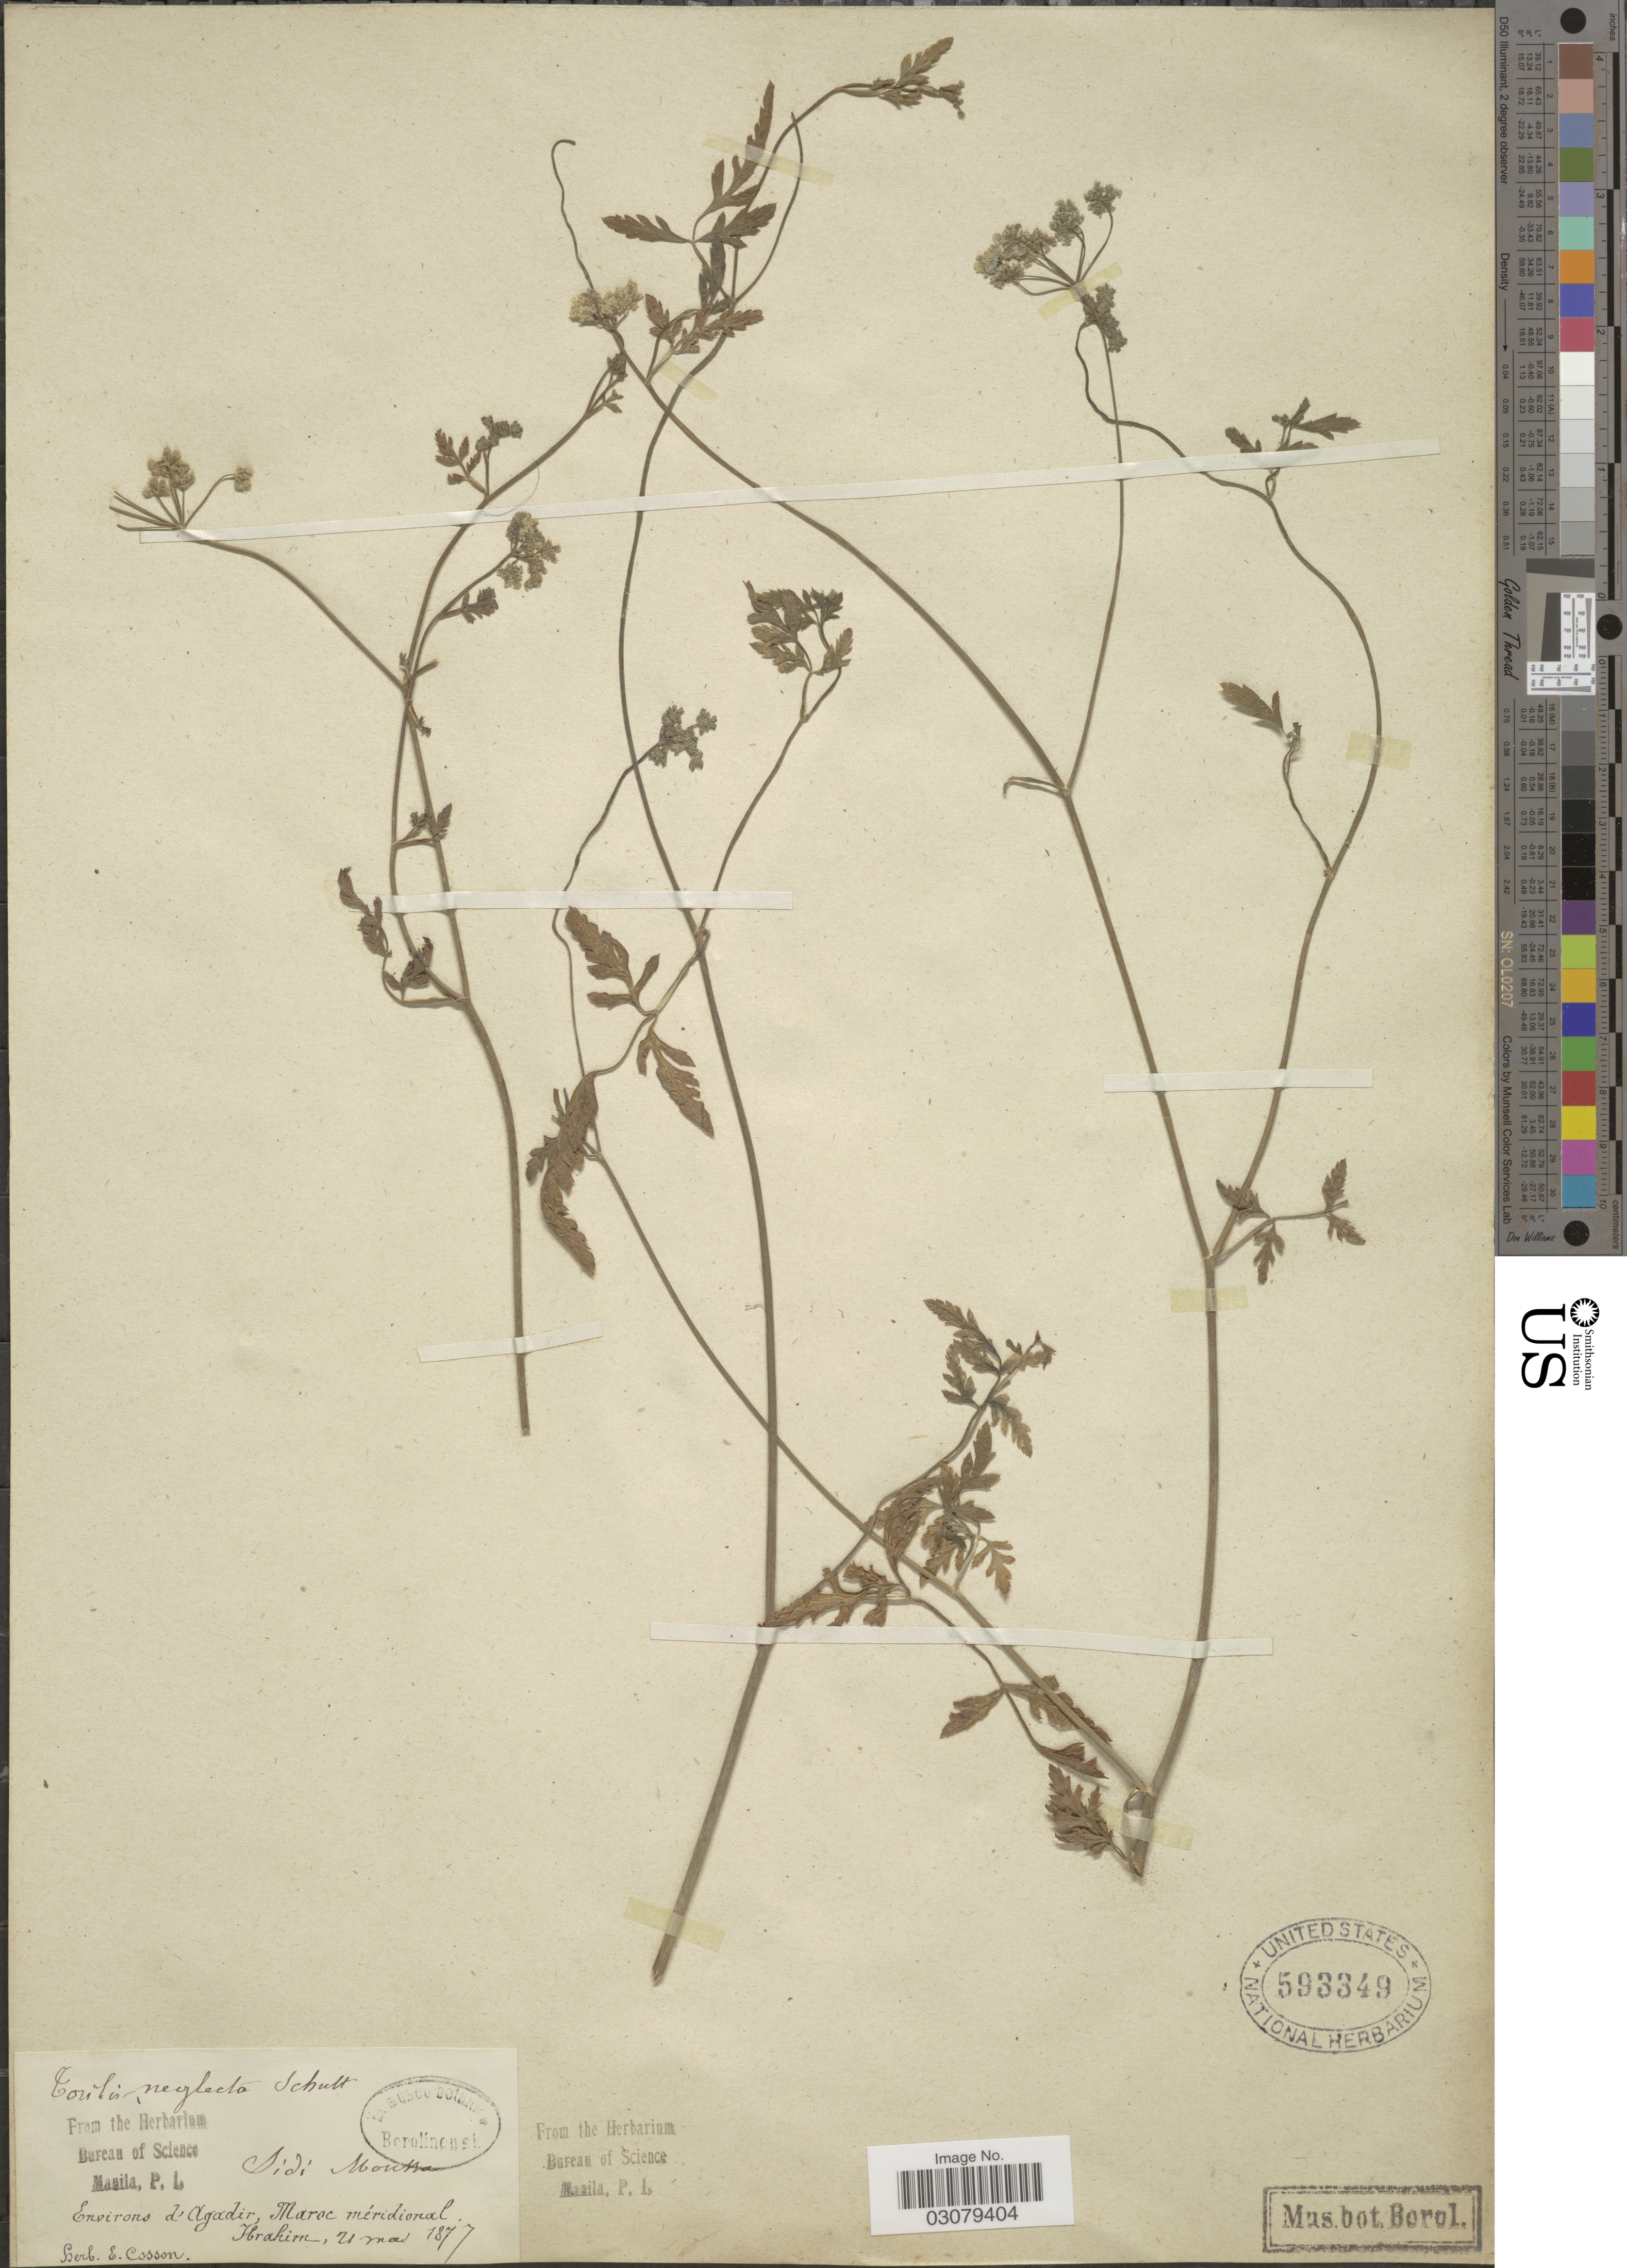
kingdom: Plantae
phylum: Tracheophyta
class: Magnoliopsida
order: Apiales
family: Apiaceae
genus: Torilis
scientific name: Torilis neglecta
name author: Schult.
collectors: -. Ibrahim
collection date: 1877-03-21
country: Morocco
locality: Environs d'Agadir, Maroc méridional.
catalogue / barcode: US 593349